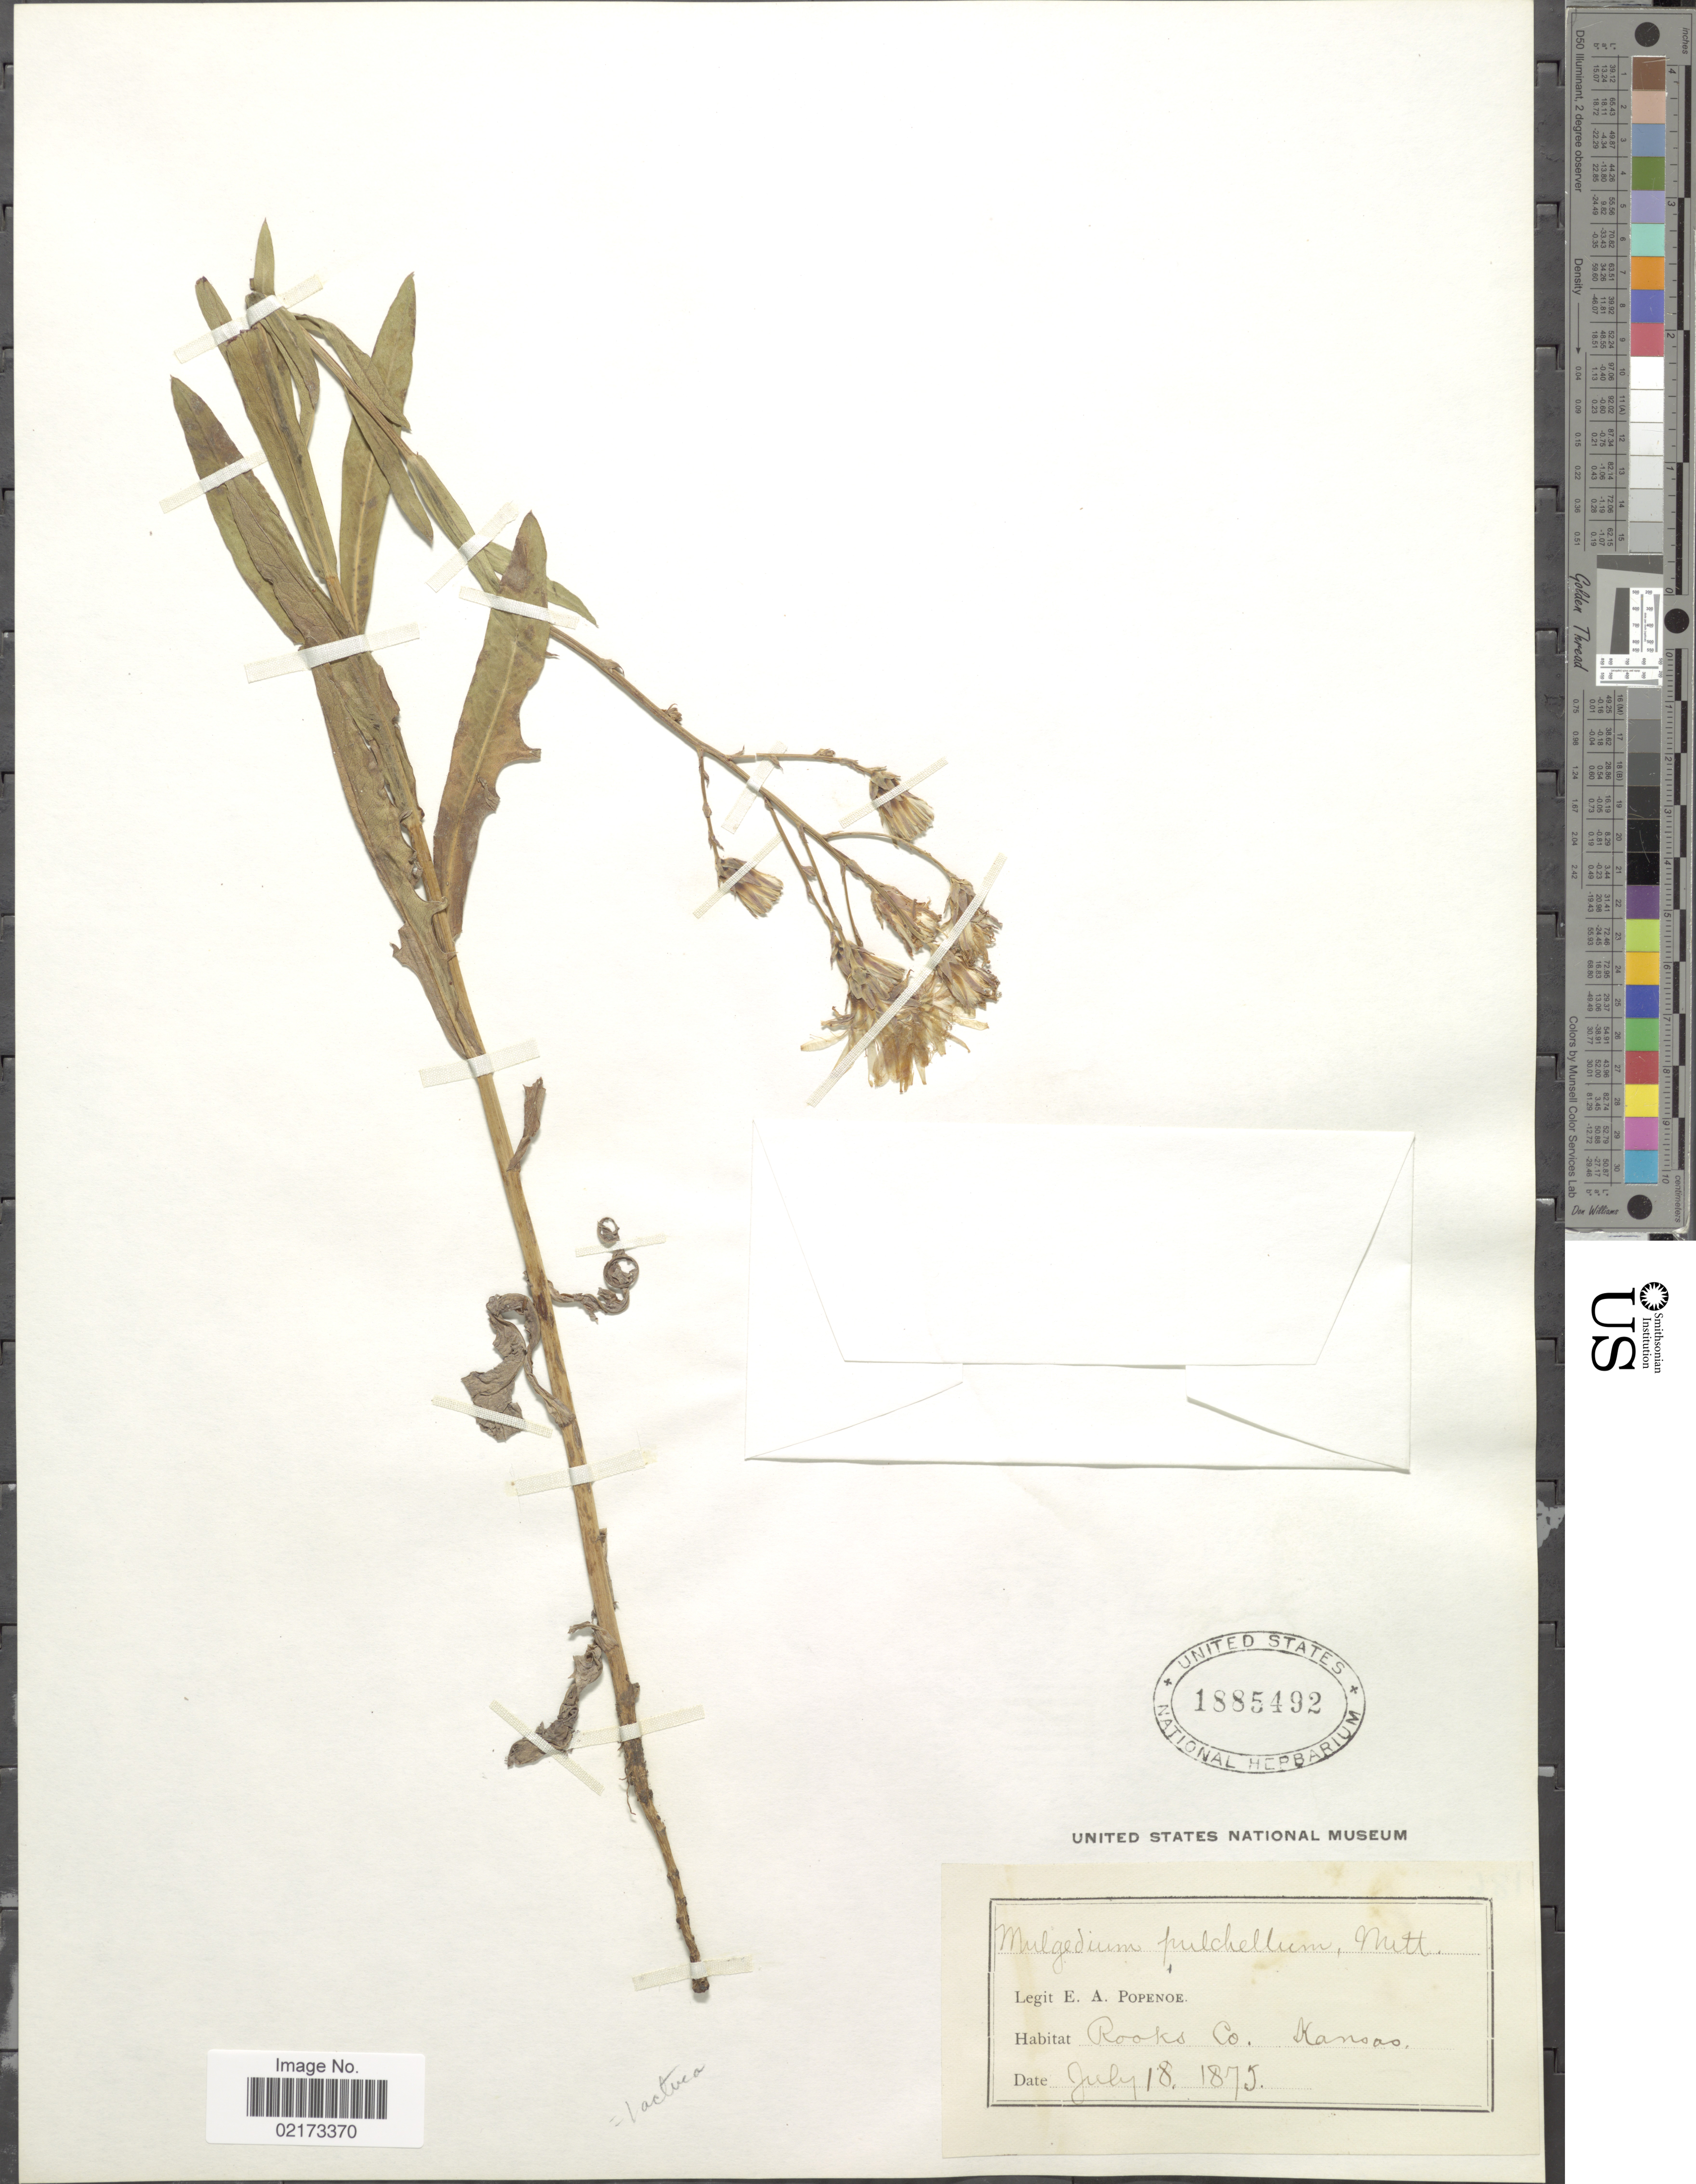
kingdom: Plantae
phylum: Tracheophyta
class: Magnoliopsida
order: Asterales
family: Asteraceae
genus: Lactuca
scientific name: Lactuca tatarica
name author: (L.) C.A. Mey.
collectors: E. A. Popenoe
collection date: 1875-07-18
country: United States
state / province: Kansas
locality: Rooks Co.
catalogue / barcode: US 1885492